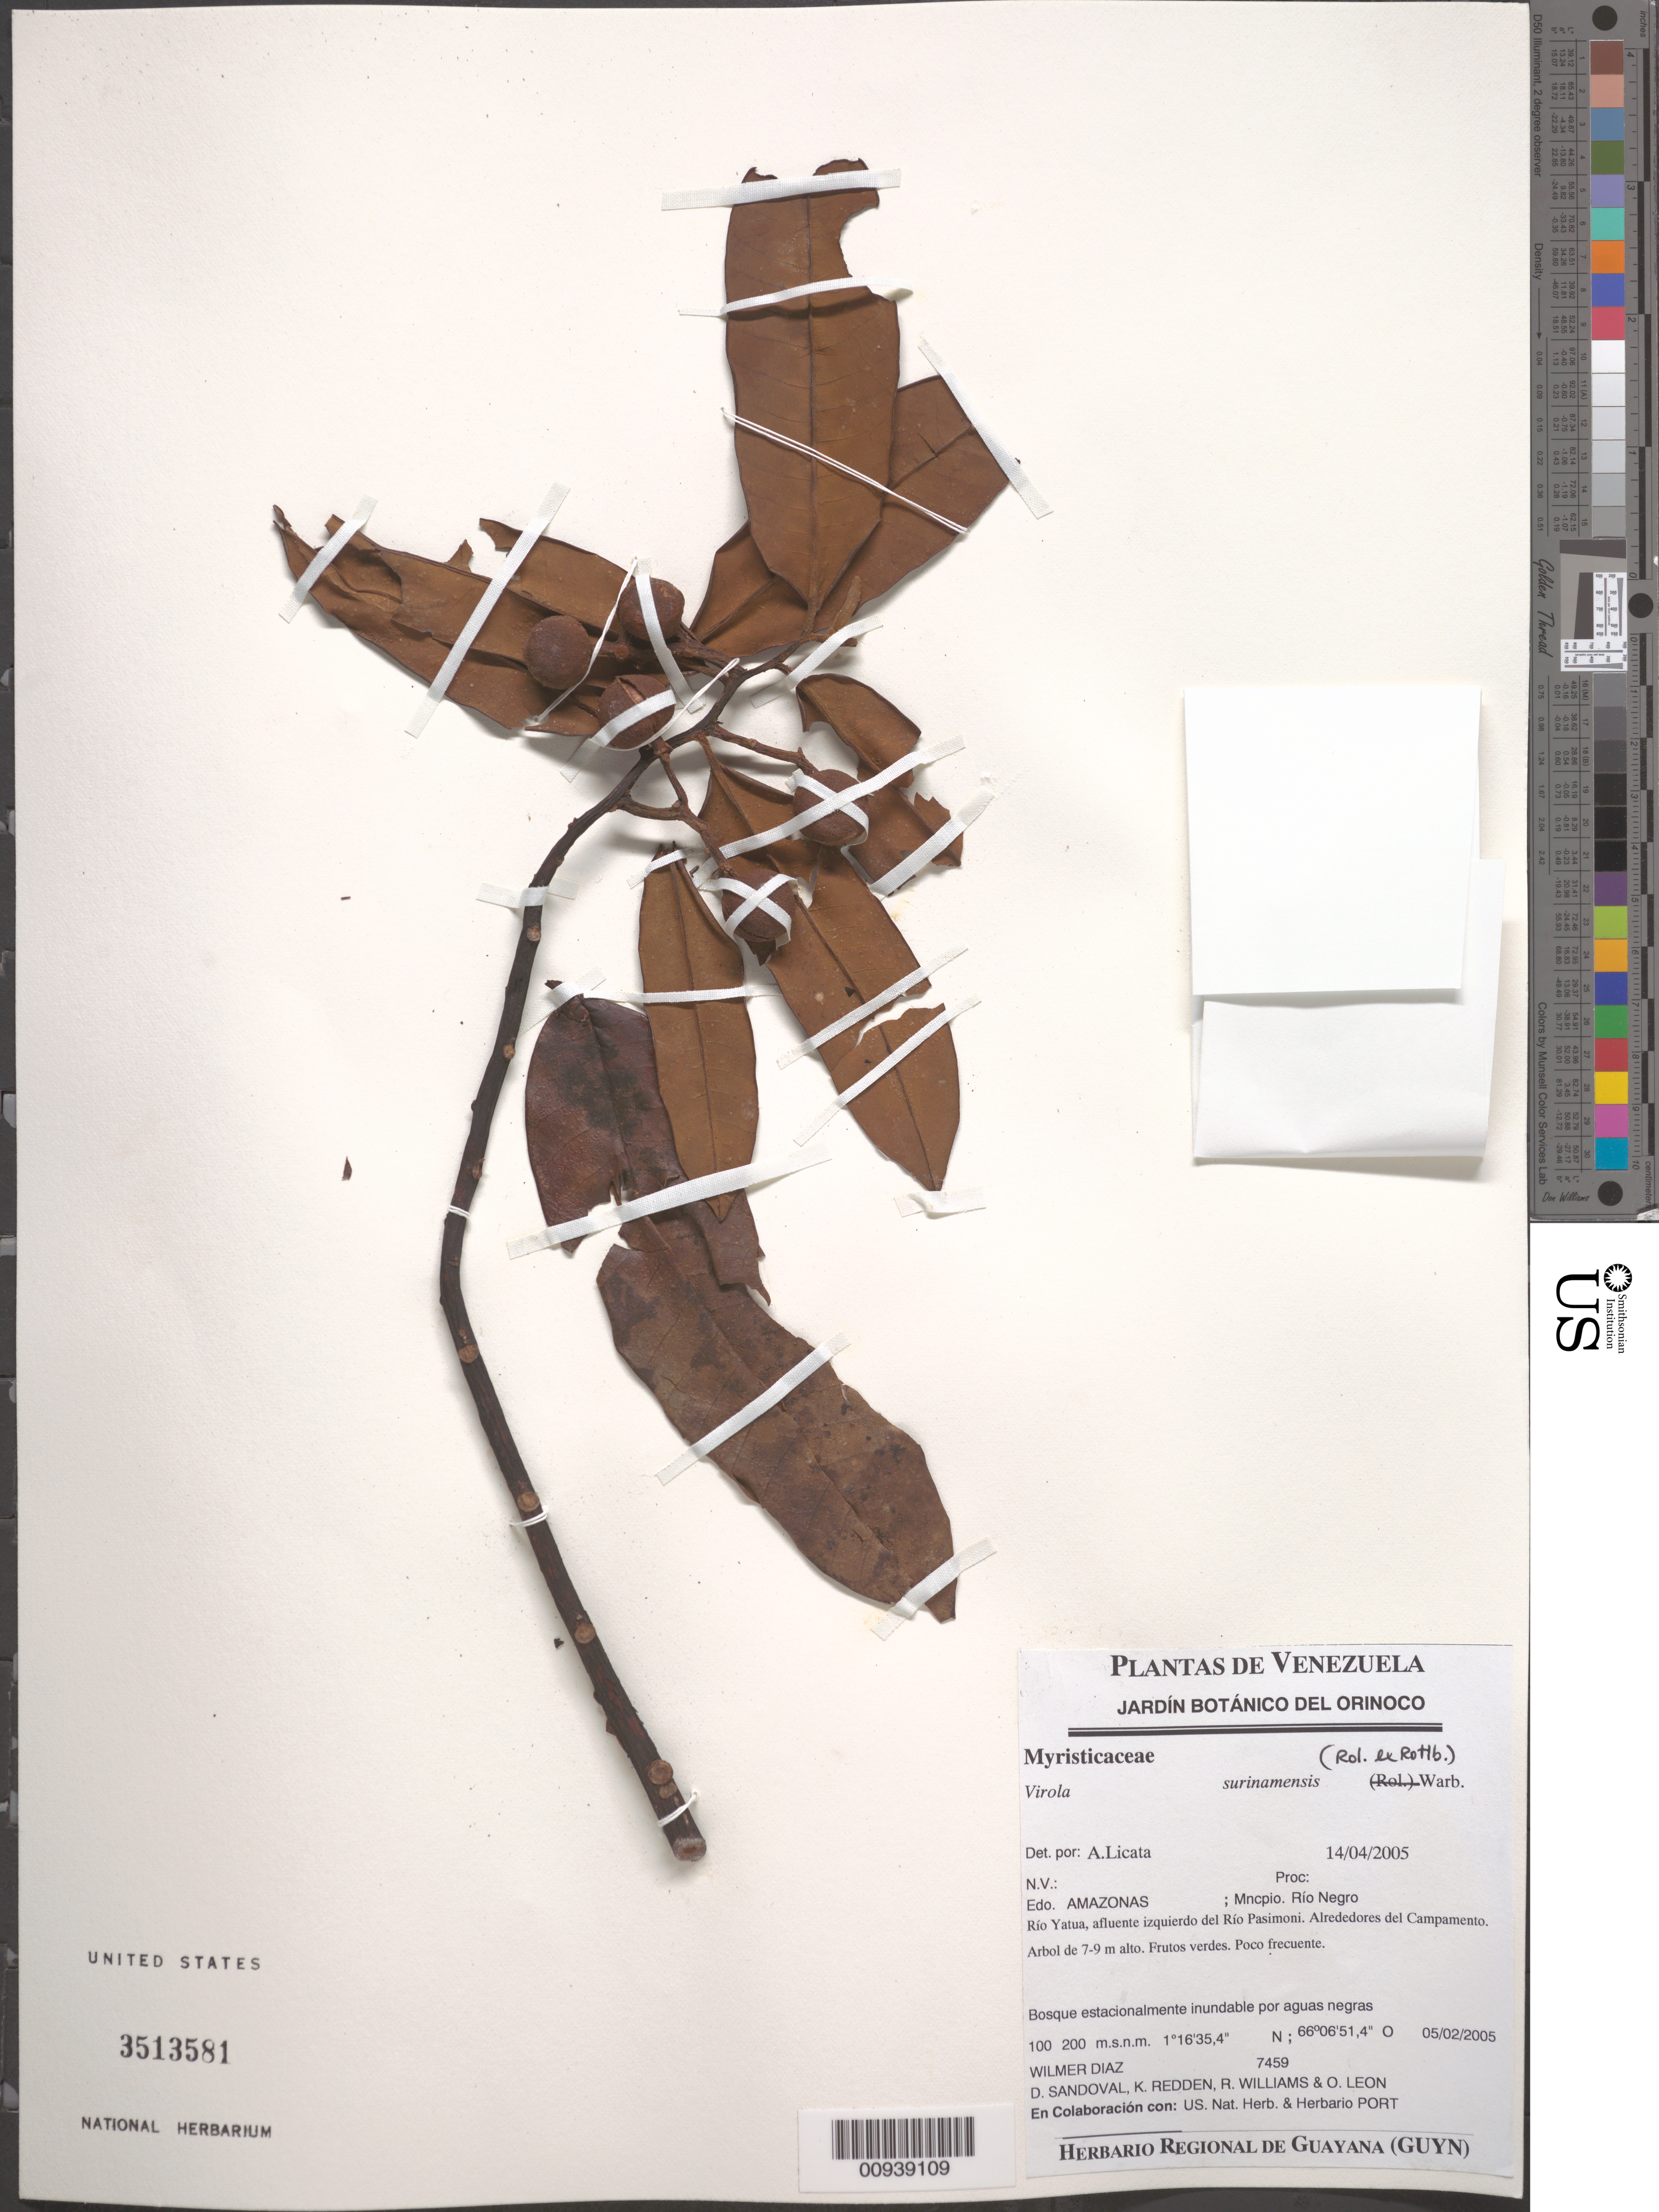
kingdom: Plantae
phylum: Tracheophyta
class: Magnoliopsida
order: Magnoliales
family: Myristicaceae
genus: Virola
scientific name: Virola surinamensis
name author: (Rol.) Warb.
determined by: Licata, A., (PORT), Univ. Nac. Exp. de los Llanos Ezequiel Zamora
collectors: W. Díaz P., D. Sandoval, K. M. Redden, R. Williams & O. León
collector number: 7459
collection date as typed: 5-Feb-05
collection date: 2005-02-05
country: Venezuela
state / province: Amazonas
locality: Mun. Río Negro, Río Yatua, afluente izquierdo del Río Pasimoni, alrededores del Campamento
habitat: Bosque estacionalmente inundable por aguas negras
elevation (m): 100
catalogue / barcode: US 3513581